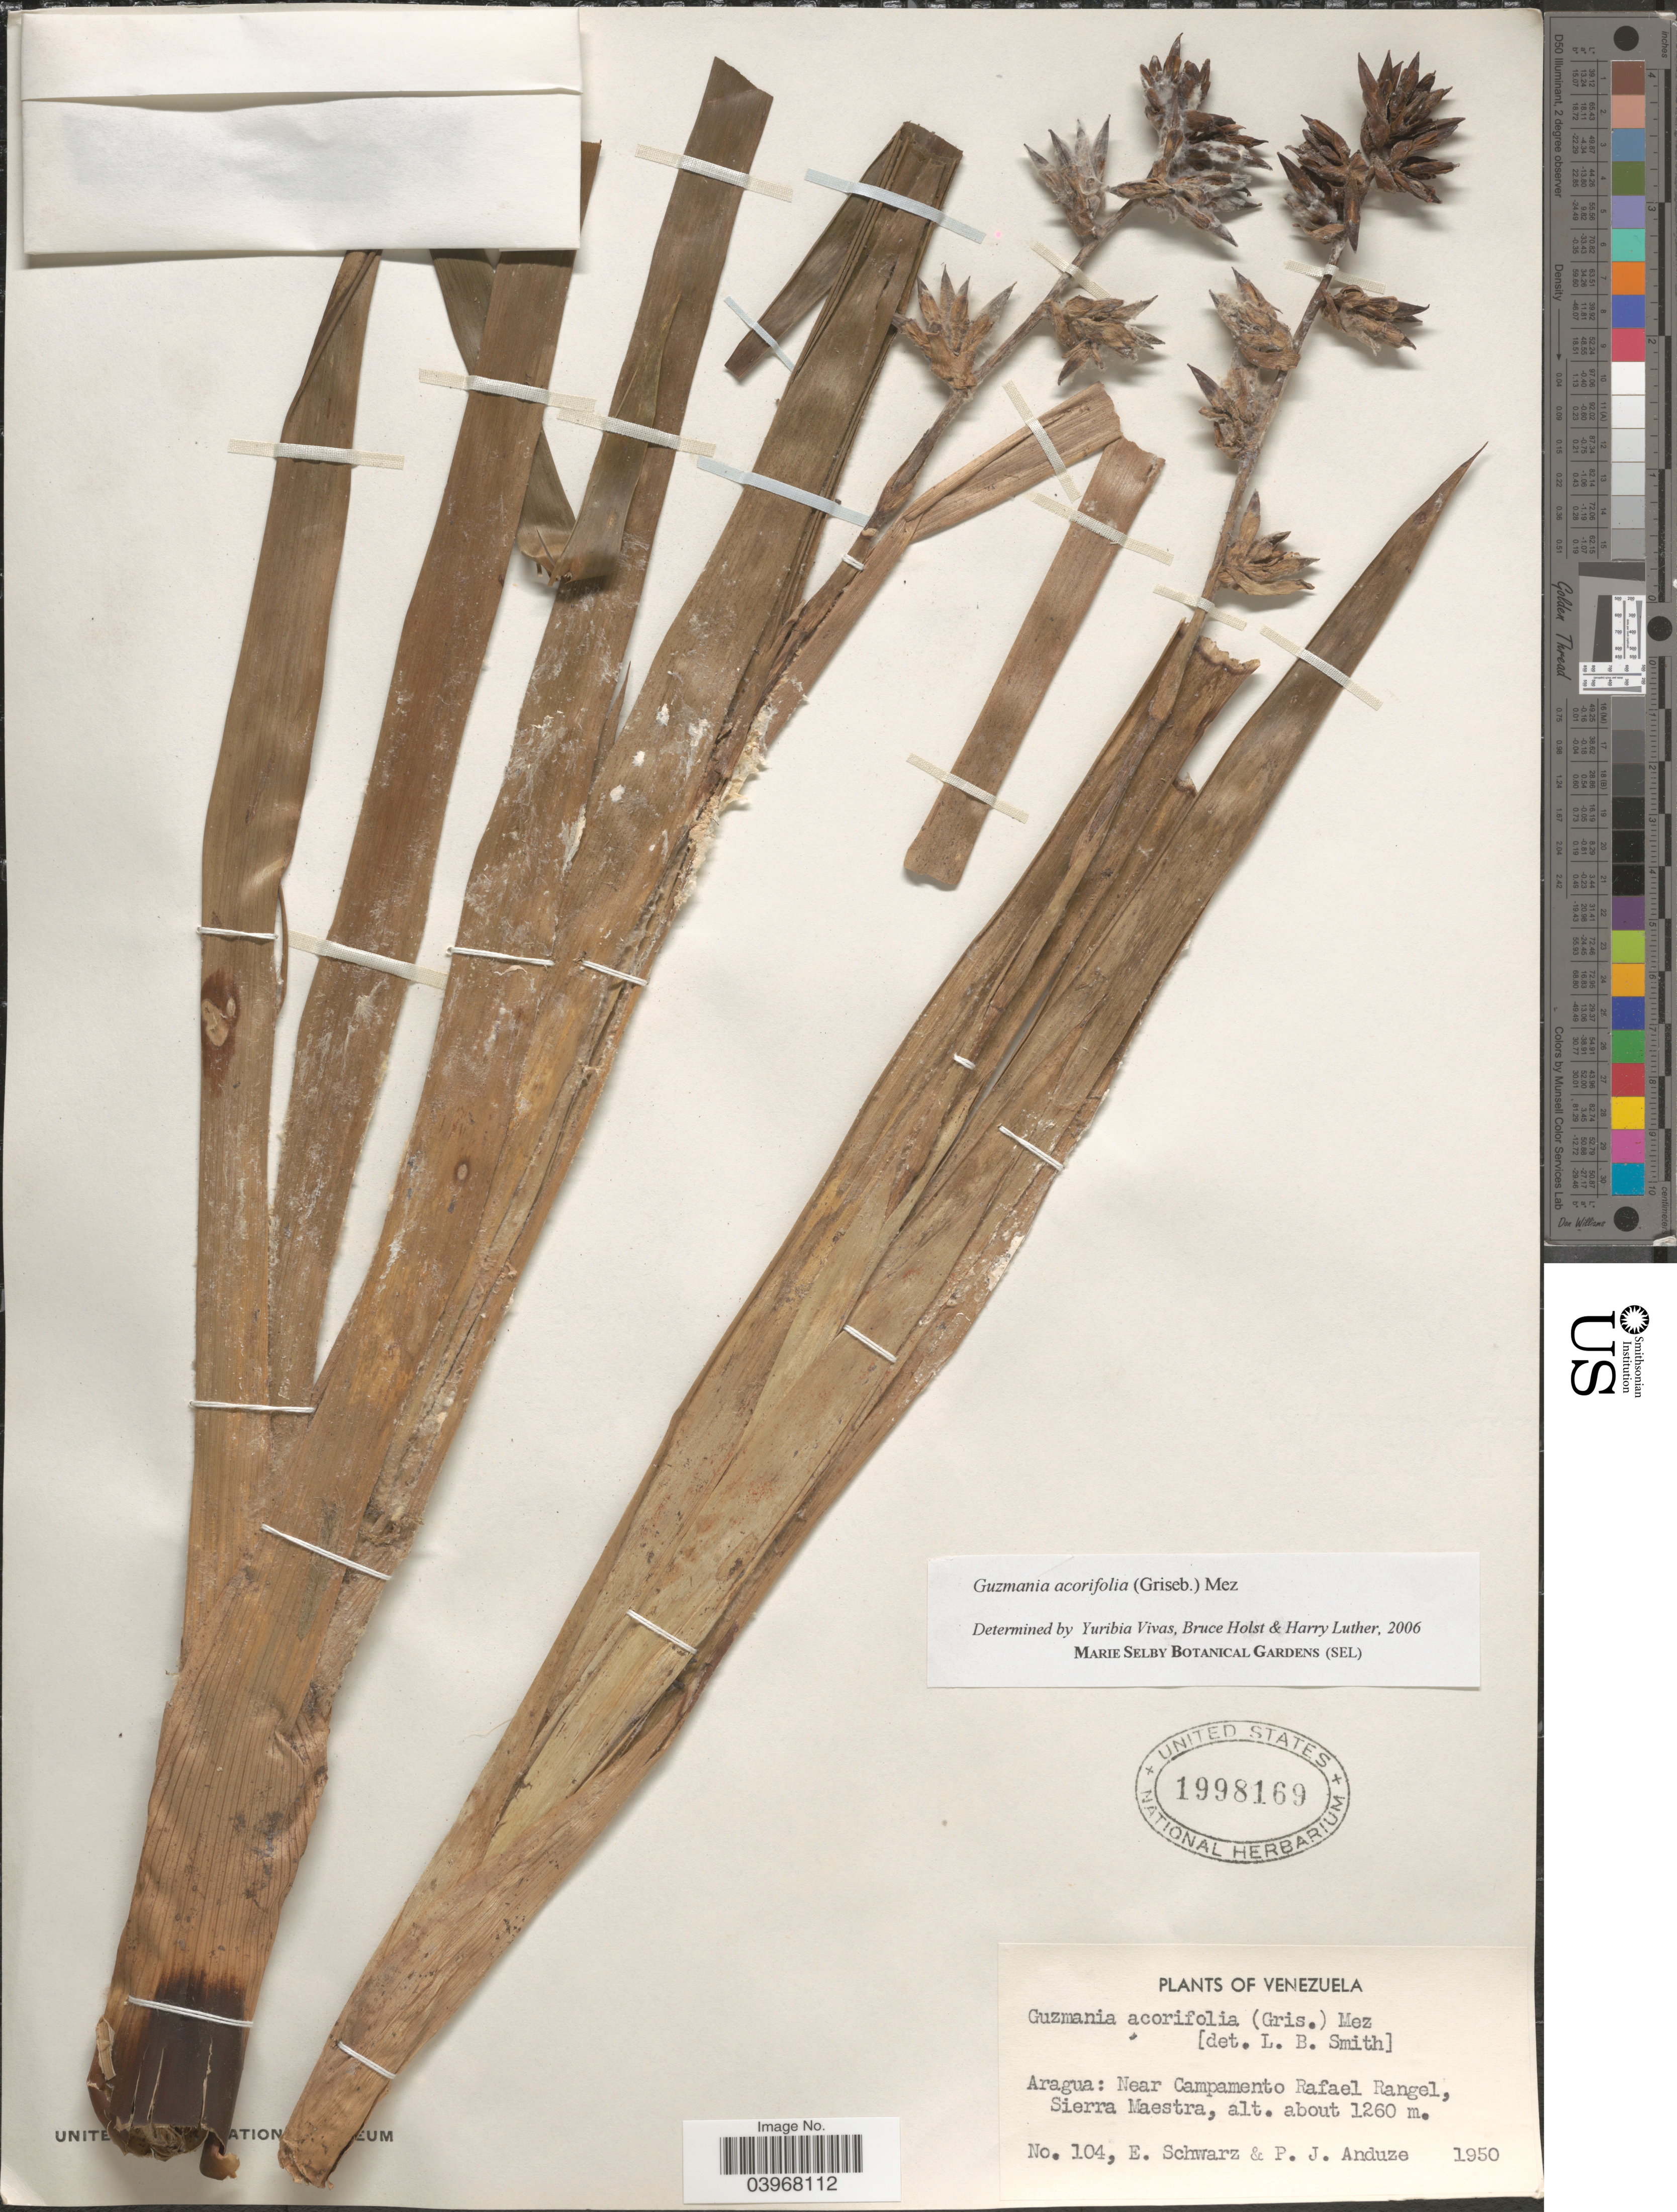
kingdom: Plantae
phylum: Tracheophyta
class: Liliopsida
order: Poales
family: Bromeliaceae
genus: Guzmania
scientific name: Guzmania acorifolia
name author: (Griseb.) Mez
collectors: E. Schwarz & P. Anduze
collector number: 104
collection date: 1950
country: Venezuela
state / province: Aragua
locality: Near Campamento Rafael Rangel, Sierra Maestra.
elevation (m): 1260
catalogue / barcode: US 1998169